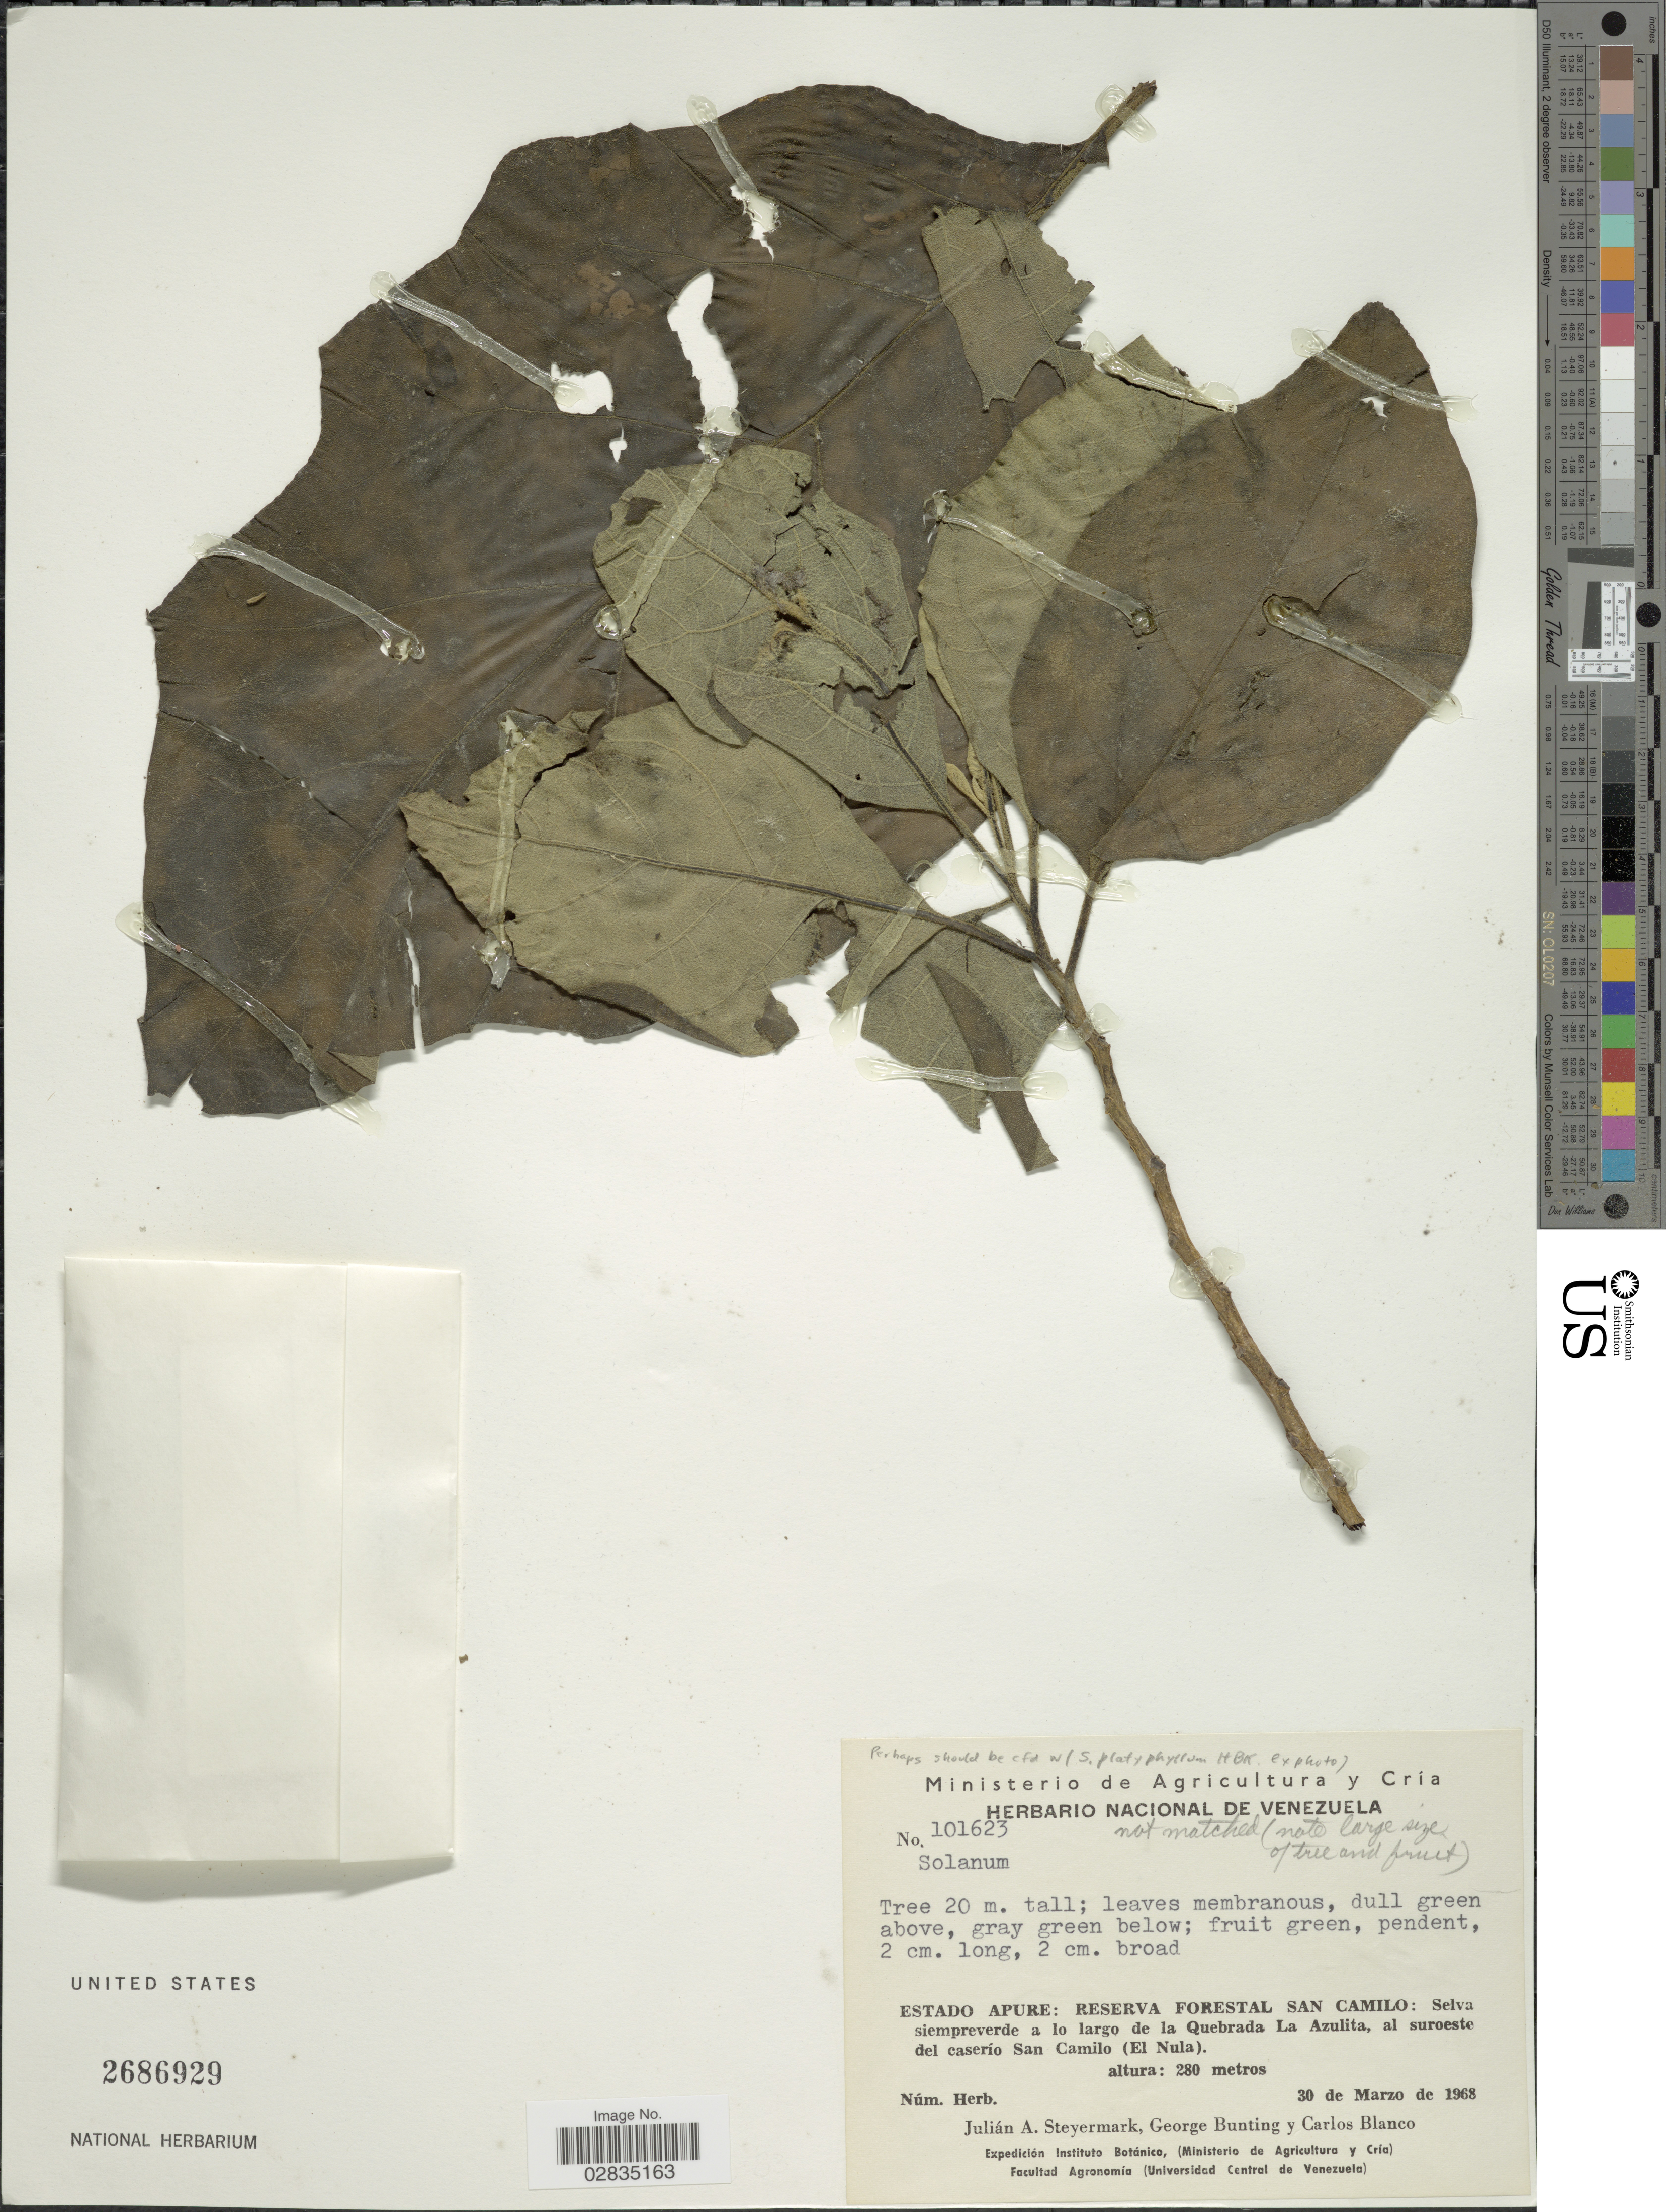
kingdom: Plantae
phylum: Tracheophyta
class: Magnoliopsida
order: Solanales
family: Solanaceae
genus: Solanum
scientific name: Solanum sp.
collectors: J. Steyermark, G. S. Bunting & C. Blanco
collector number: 101623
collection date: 1968-03-30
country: Venezuela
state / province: Apure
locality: Reserva Forestal San Camilo: Selva siempreverde a lo largo de la Quebrada La Azulita, al suroeste del caserío San Camilo (El Nula).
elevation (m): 280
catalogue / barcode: US 2686929